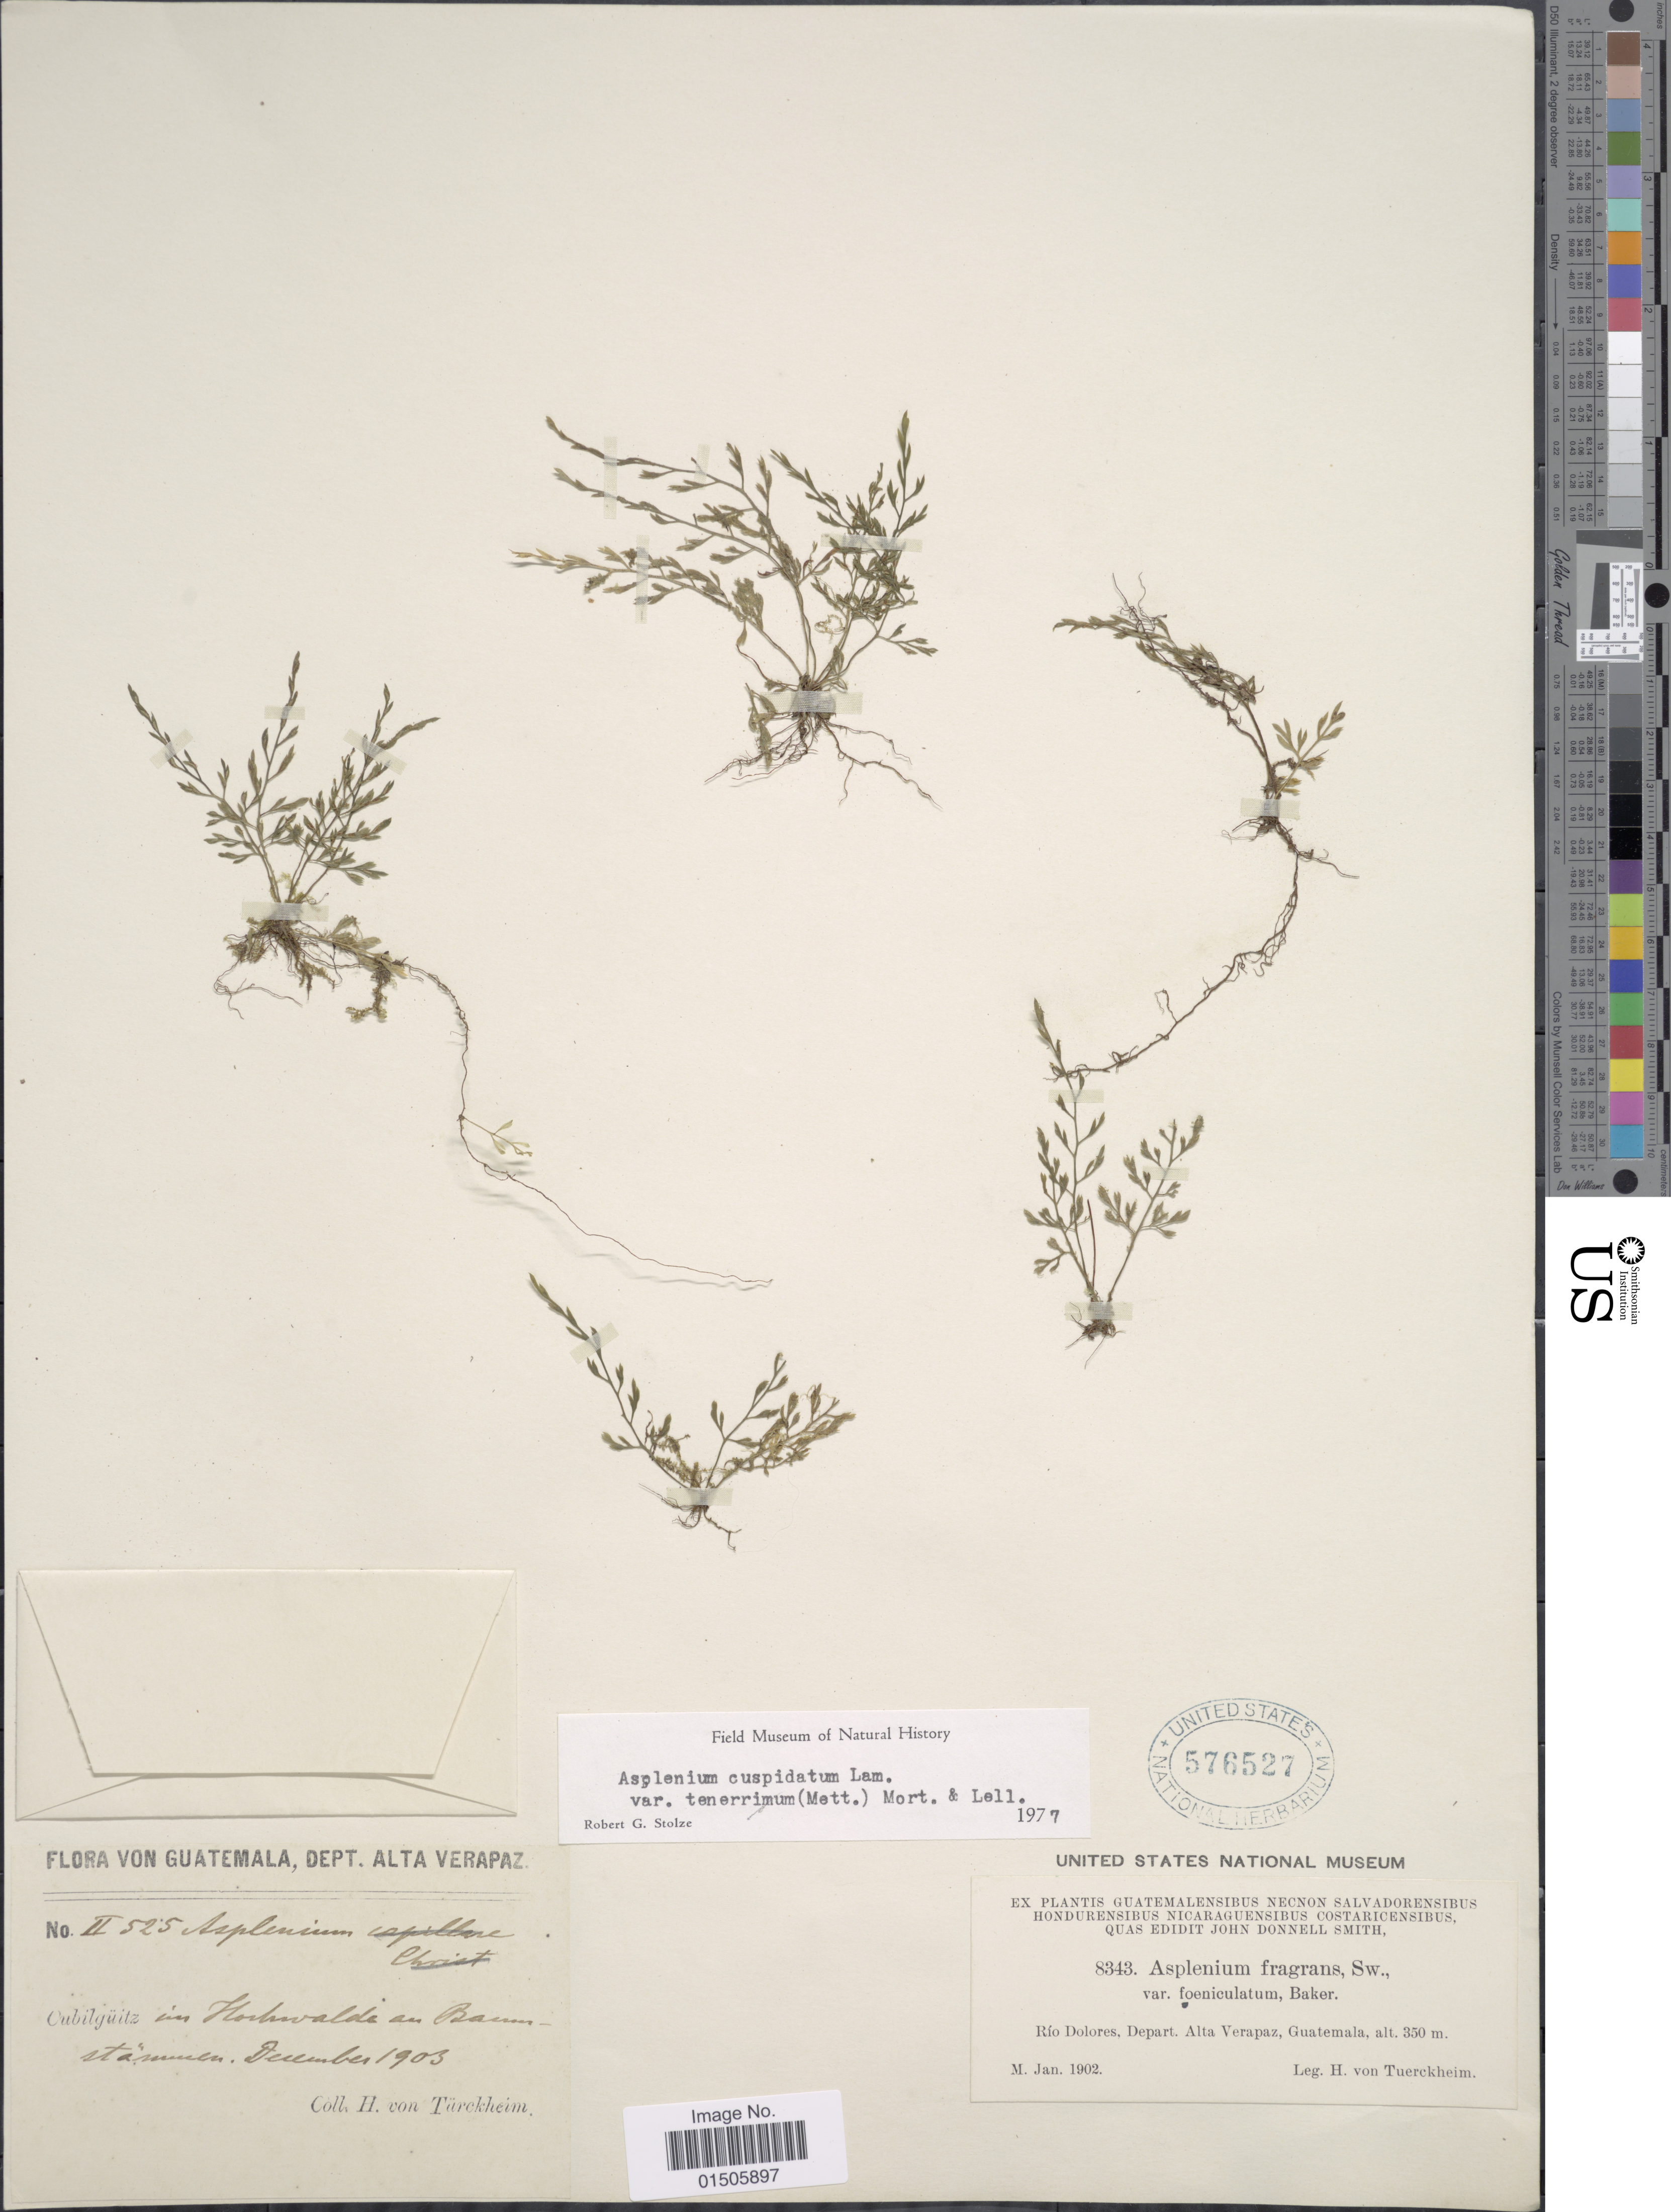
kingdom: Plantae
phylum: Tracheophyta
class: Polypodiopsida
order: Polypodiales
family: Aspleniaceae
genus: Asplenium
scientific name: Asplenium foeniculaceum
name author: (Hook.) T. Moore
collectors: H. von Tuerckheim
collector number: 8343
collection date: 1902-01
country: Guatemala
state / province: Alta Verapaz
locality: Rio Dolores. Depart. Alta Verapaz.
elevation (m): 350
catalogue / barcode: US 576527